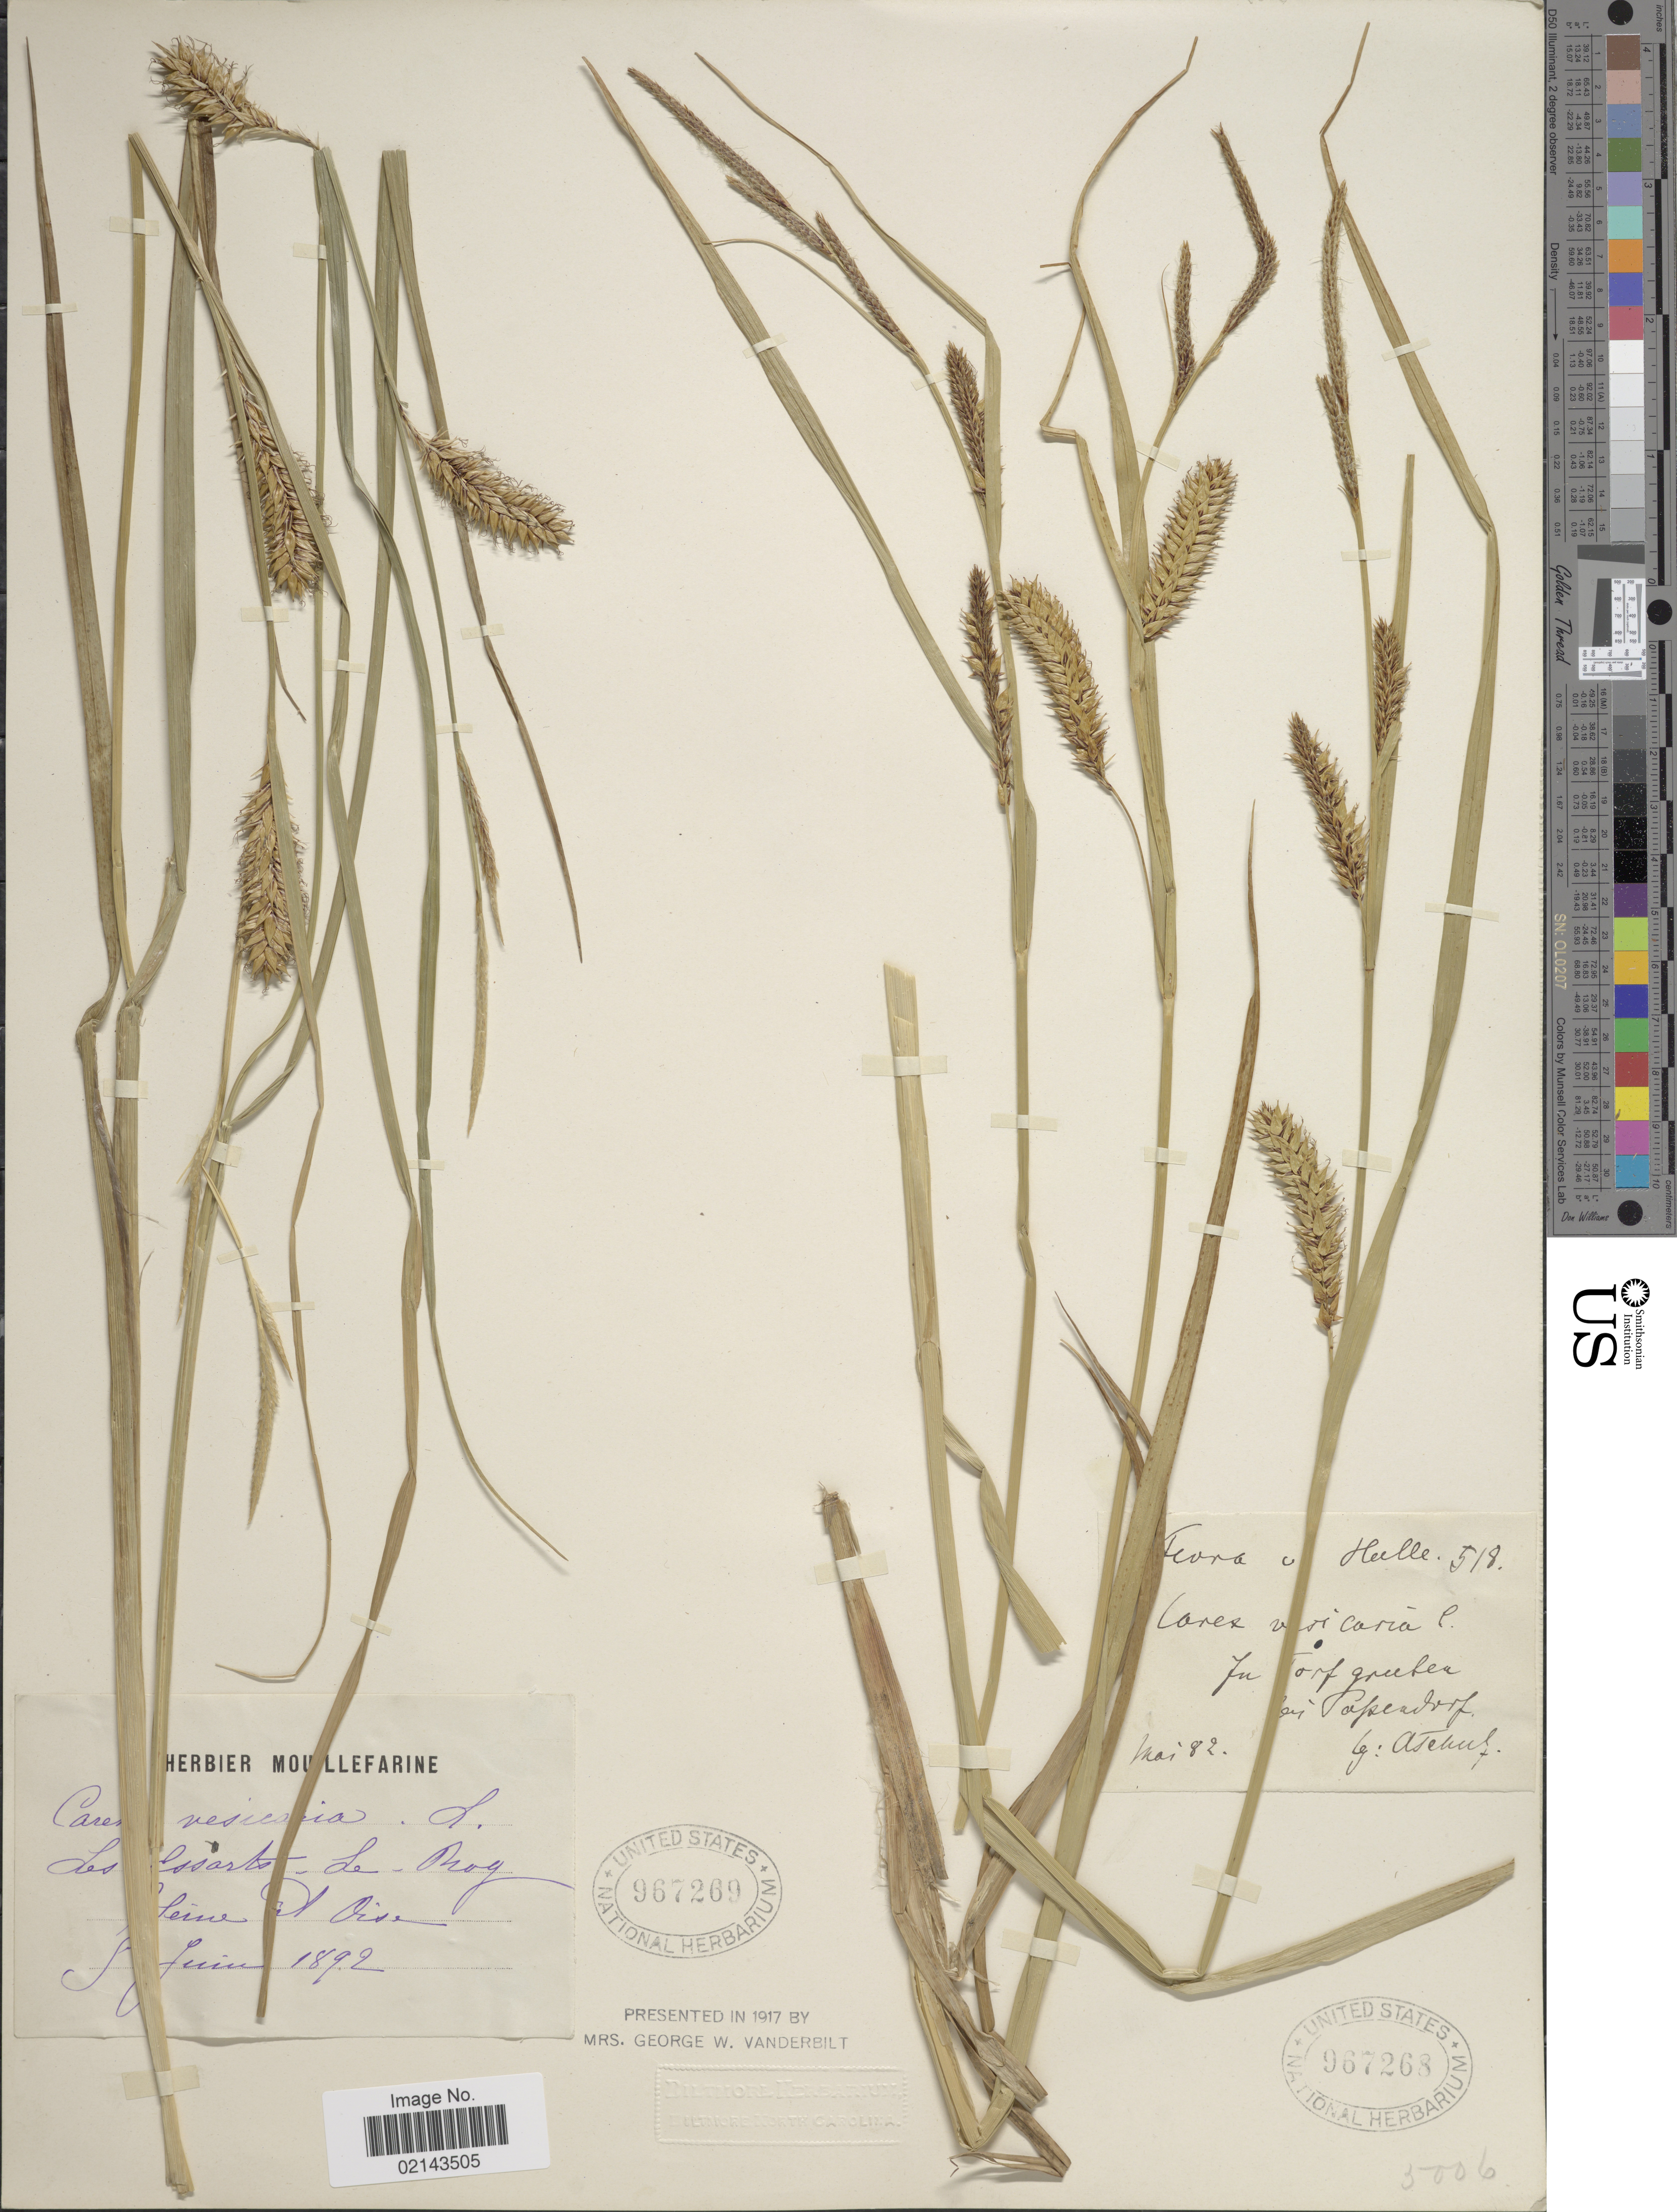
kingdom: Plantae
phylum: Tracheophyta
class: Liliopsida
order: Poales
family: Cyperaceae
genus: Carex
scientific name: Carex vesicaria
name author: L.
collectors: ex herb. Mouillefarine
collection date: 1892-06-09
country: France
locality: Les Essarto-Le-Rog, [illegible text]leine et Oise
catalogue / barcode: US 967269-2